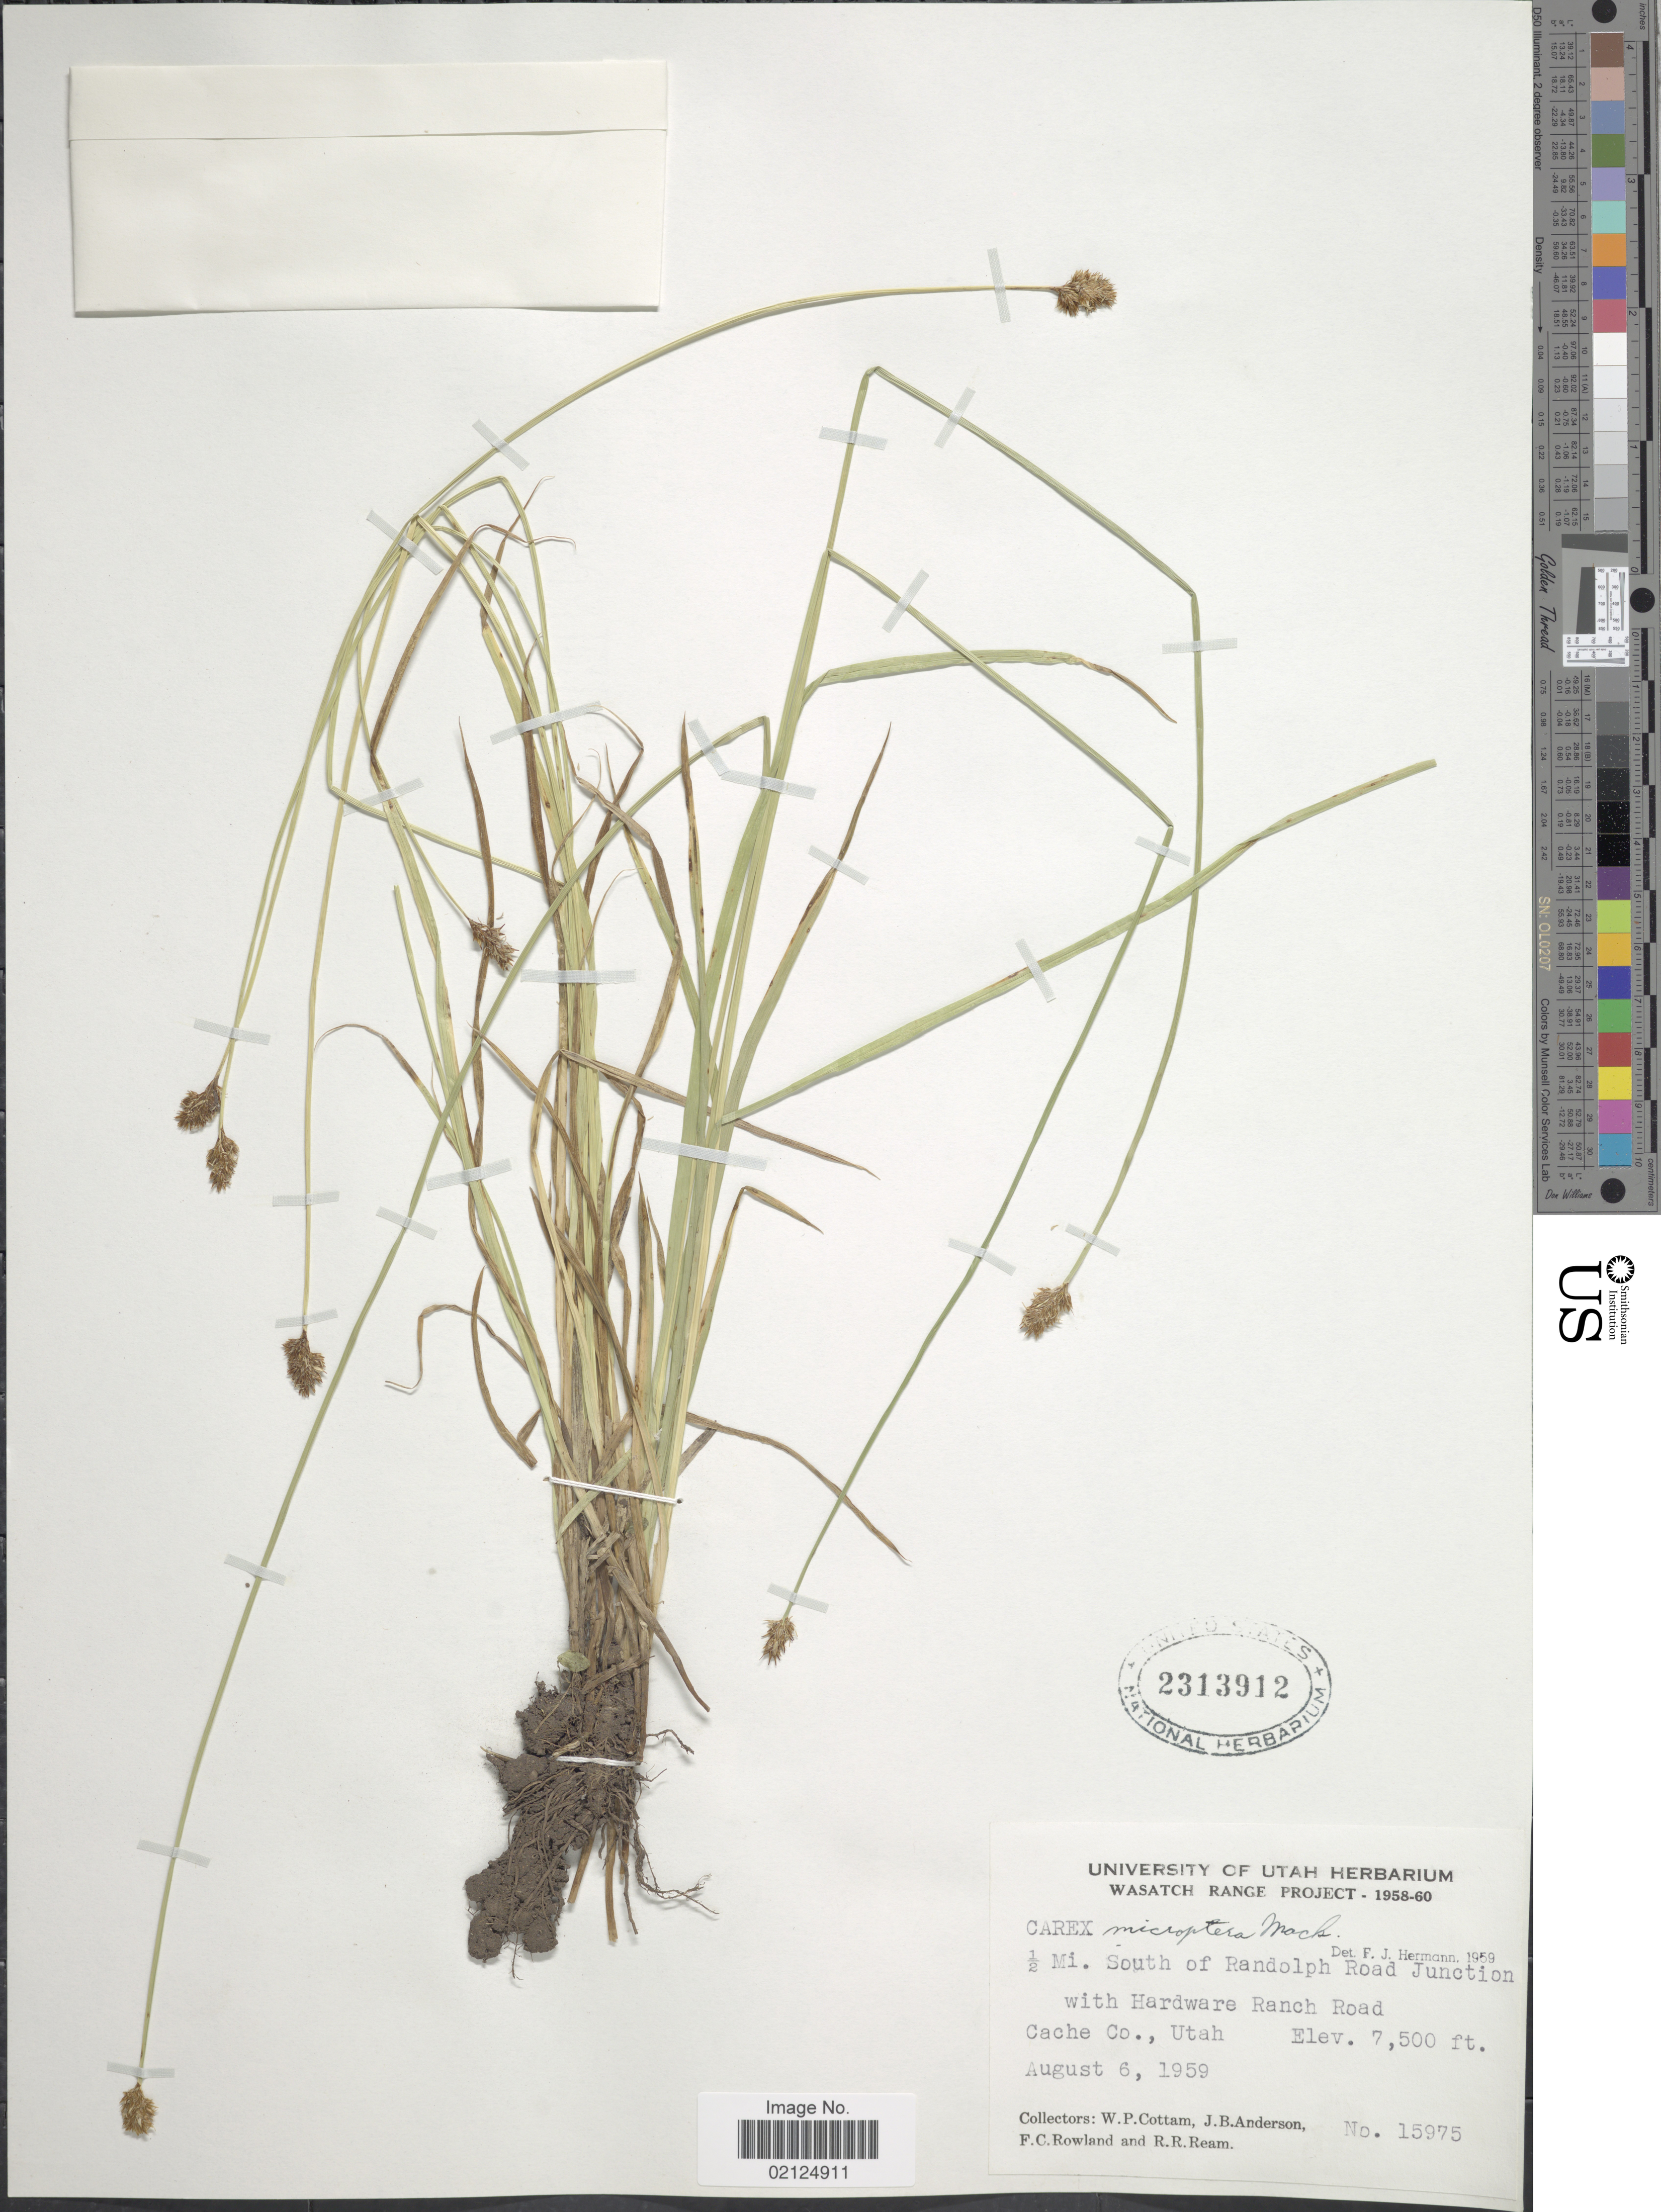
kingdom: Plantae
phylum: Tracheophyta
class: Liliopsida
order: Poales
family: Cyperaceae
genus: Carex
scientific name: Carex microptera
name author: Mack.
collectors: W. Cottam, J. B. Anderson, F. Rowland & R. Ream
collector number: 15975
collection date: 1959-08-06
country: United States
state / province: Utah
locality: Hardware Ranch Road, Wasatch Range Project, Cache Co.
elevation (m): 2286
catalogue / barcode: US 2313912